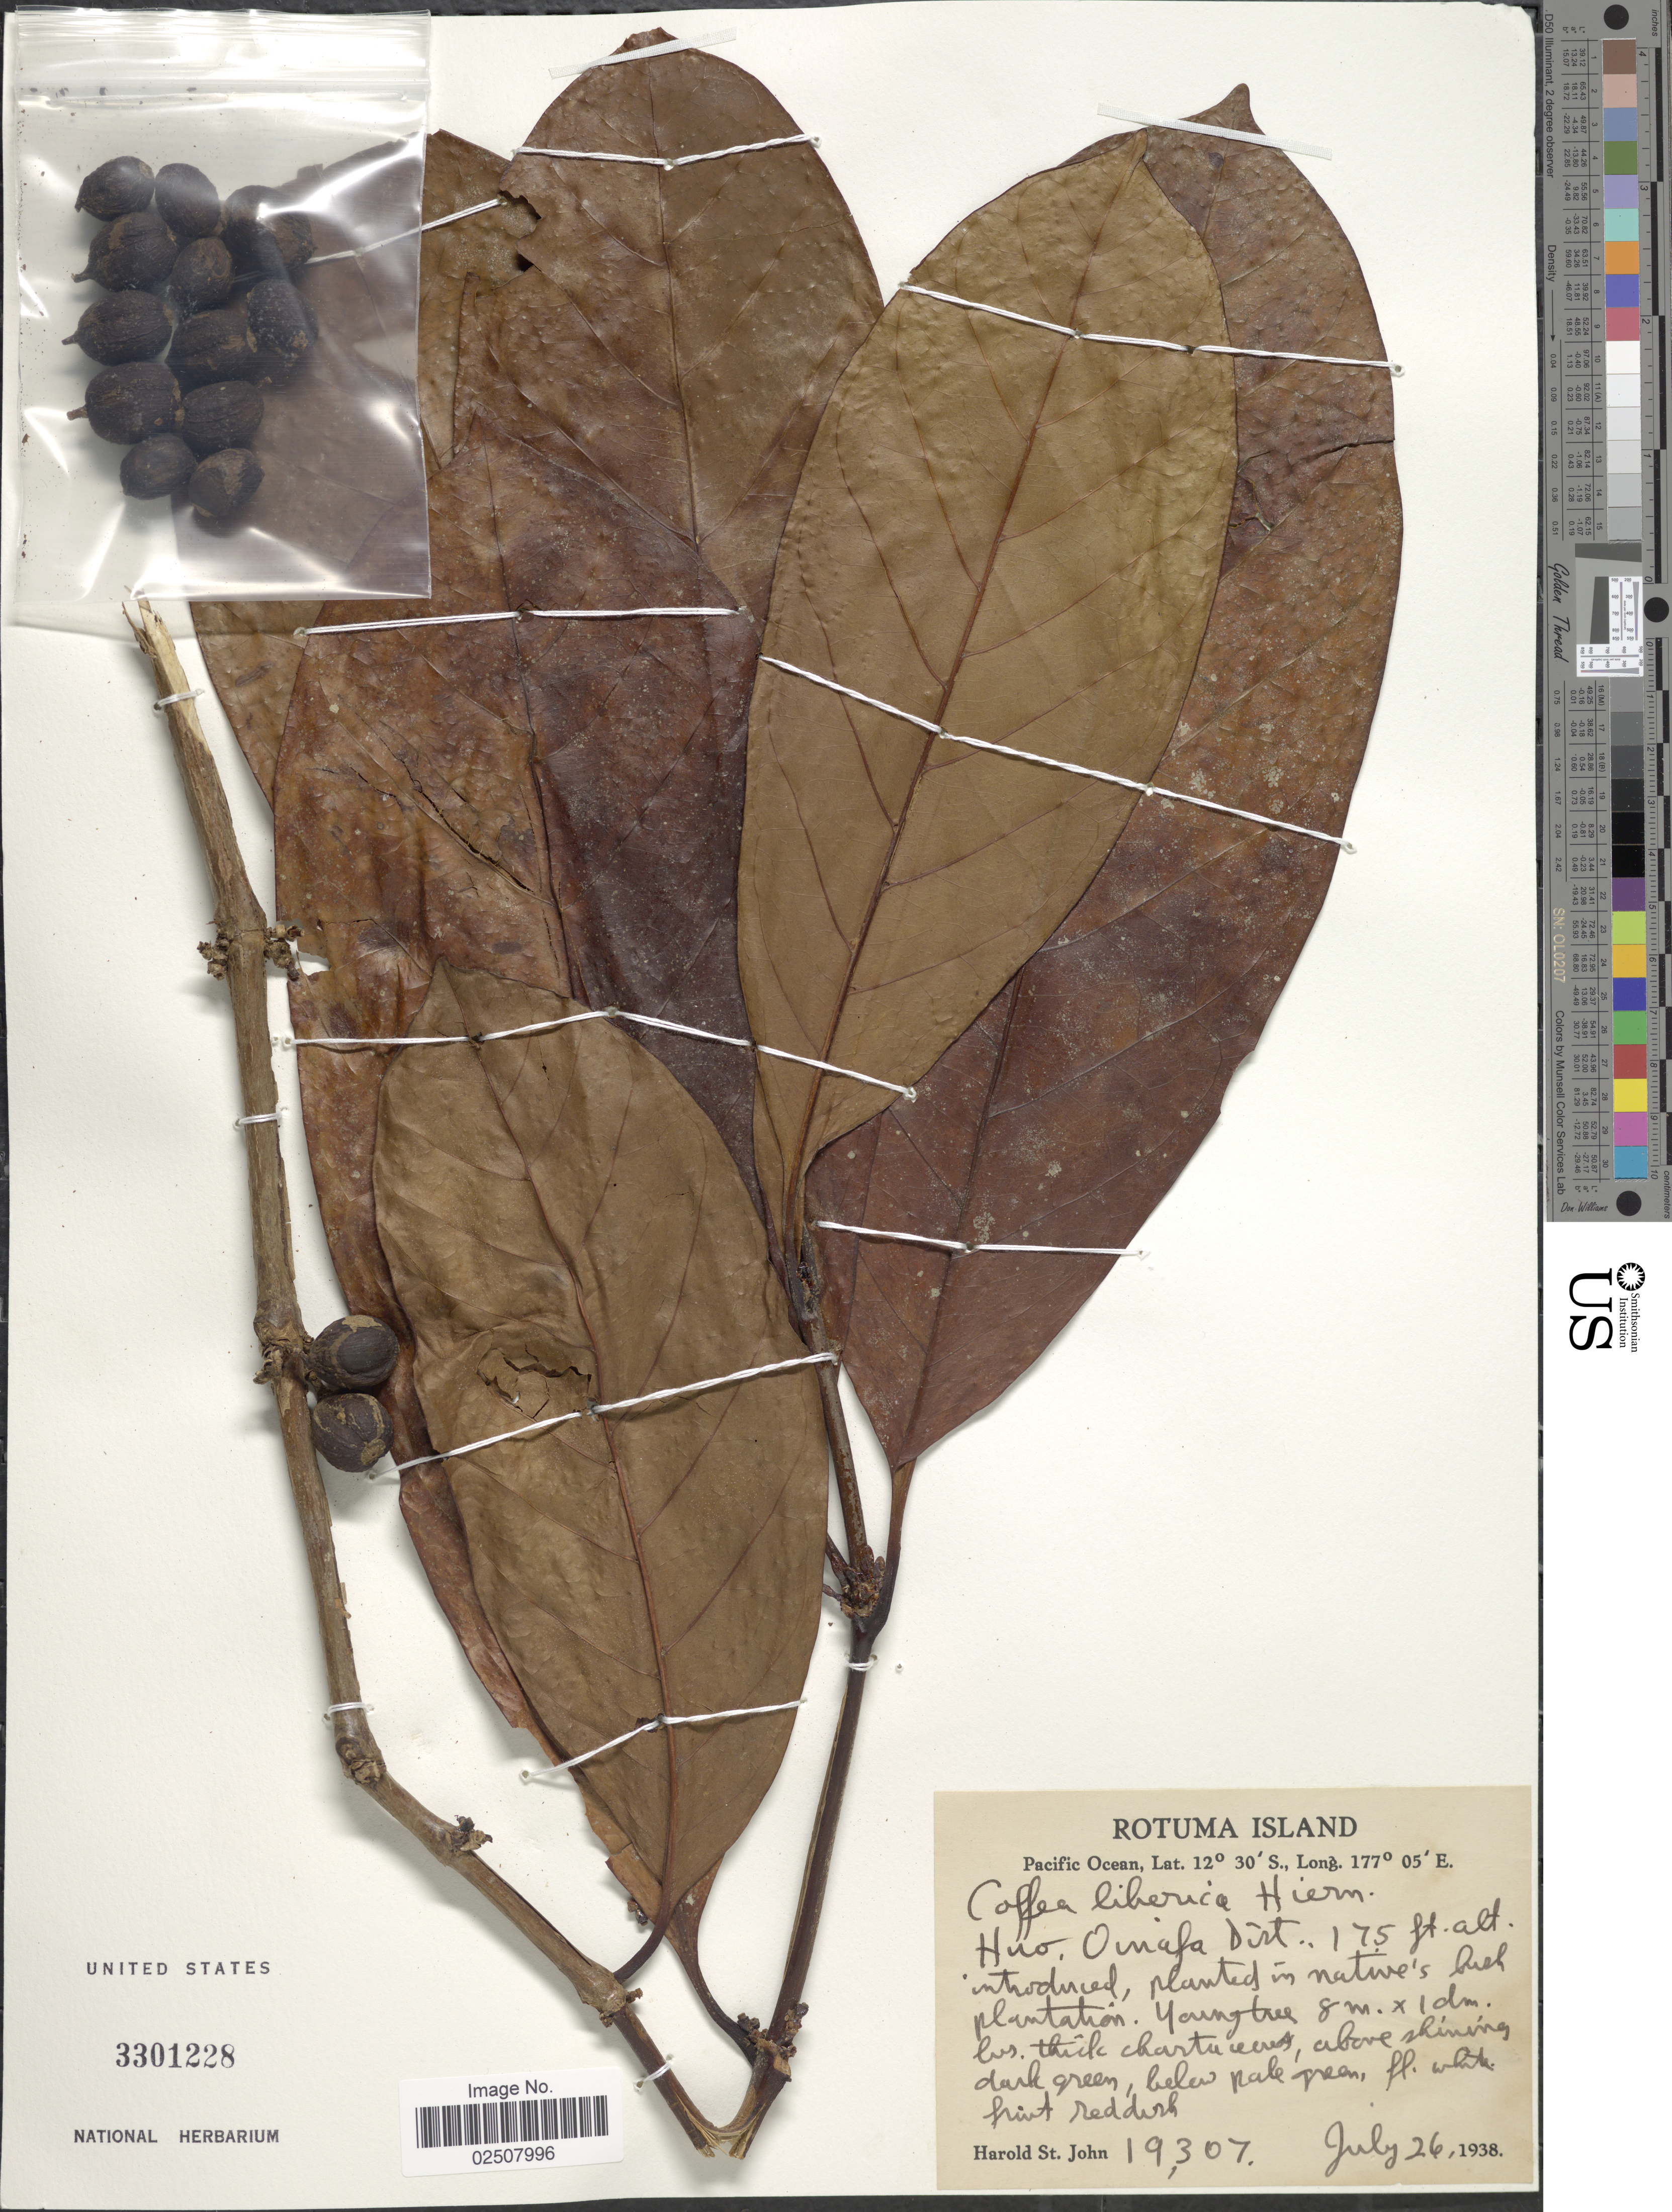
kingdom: Plantae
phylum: Tracheophyta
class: Magnoliopsida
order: Gentianales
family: Rubiaceae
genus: Coffea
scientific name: Coffea liberica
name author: Hiern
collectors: H. St. John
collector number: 19307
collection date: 1938-07-26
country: Fiji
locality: Rotuma Island, Pacific Ocean, Huo, Oinafa Dist [interpreted]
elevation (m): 53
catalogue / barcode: US 3301228